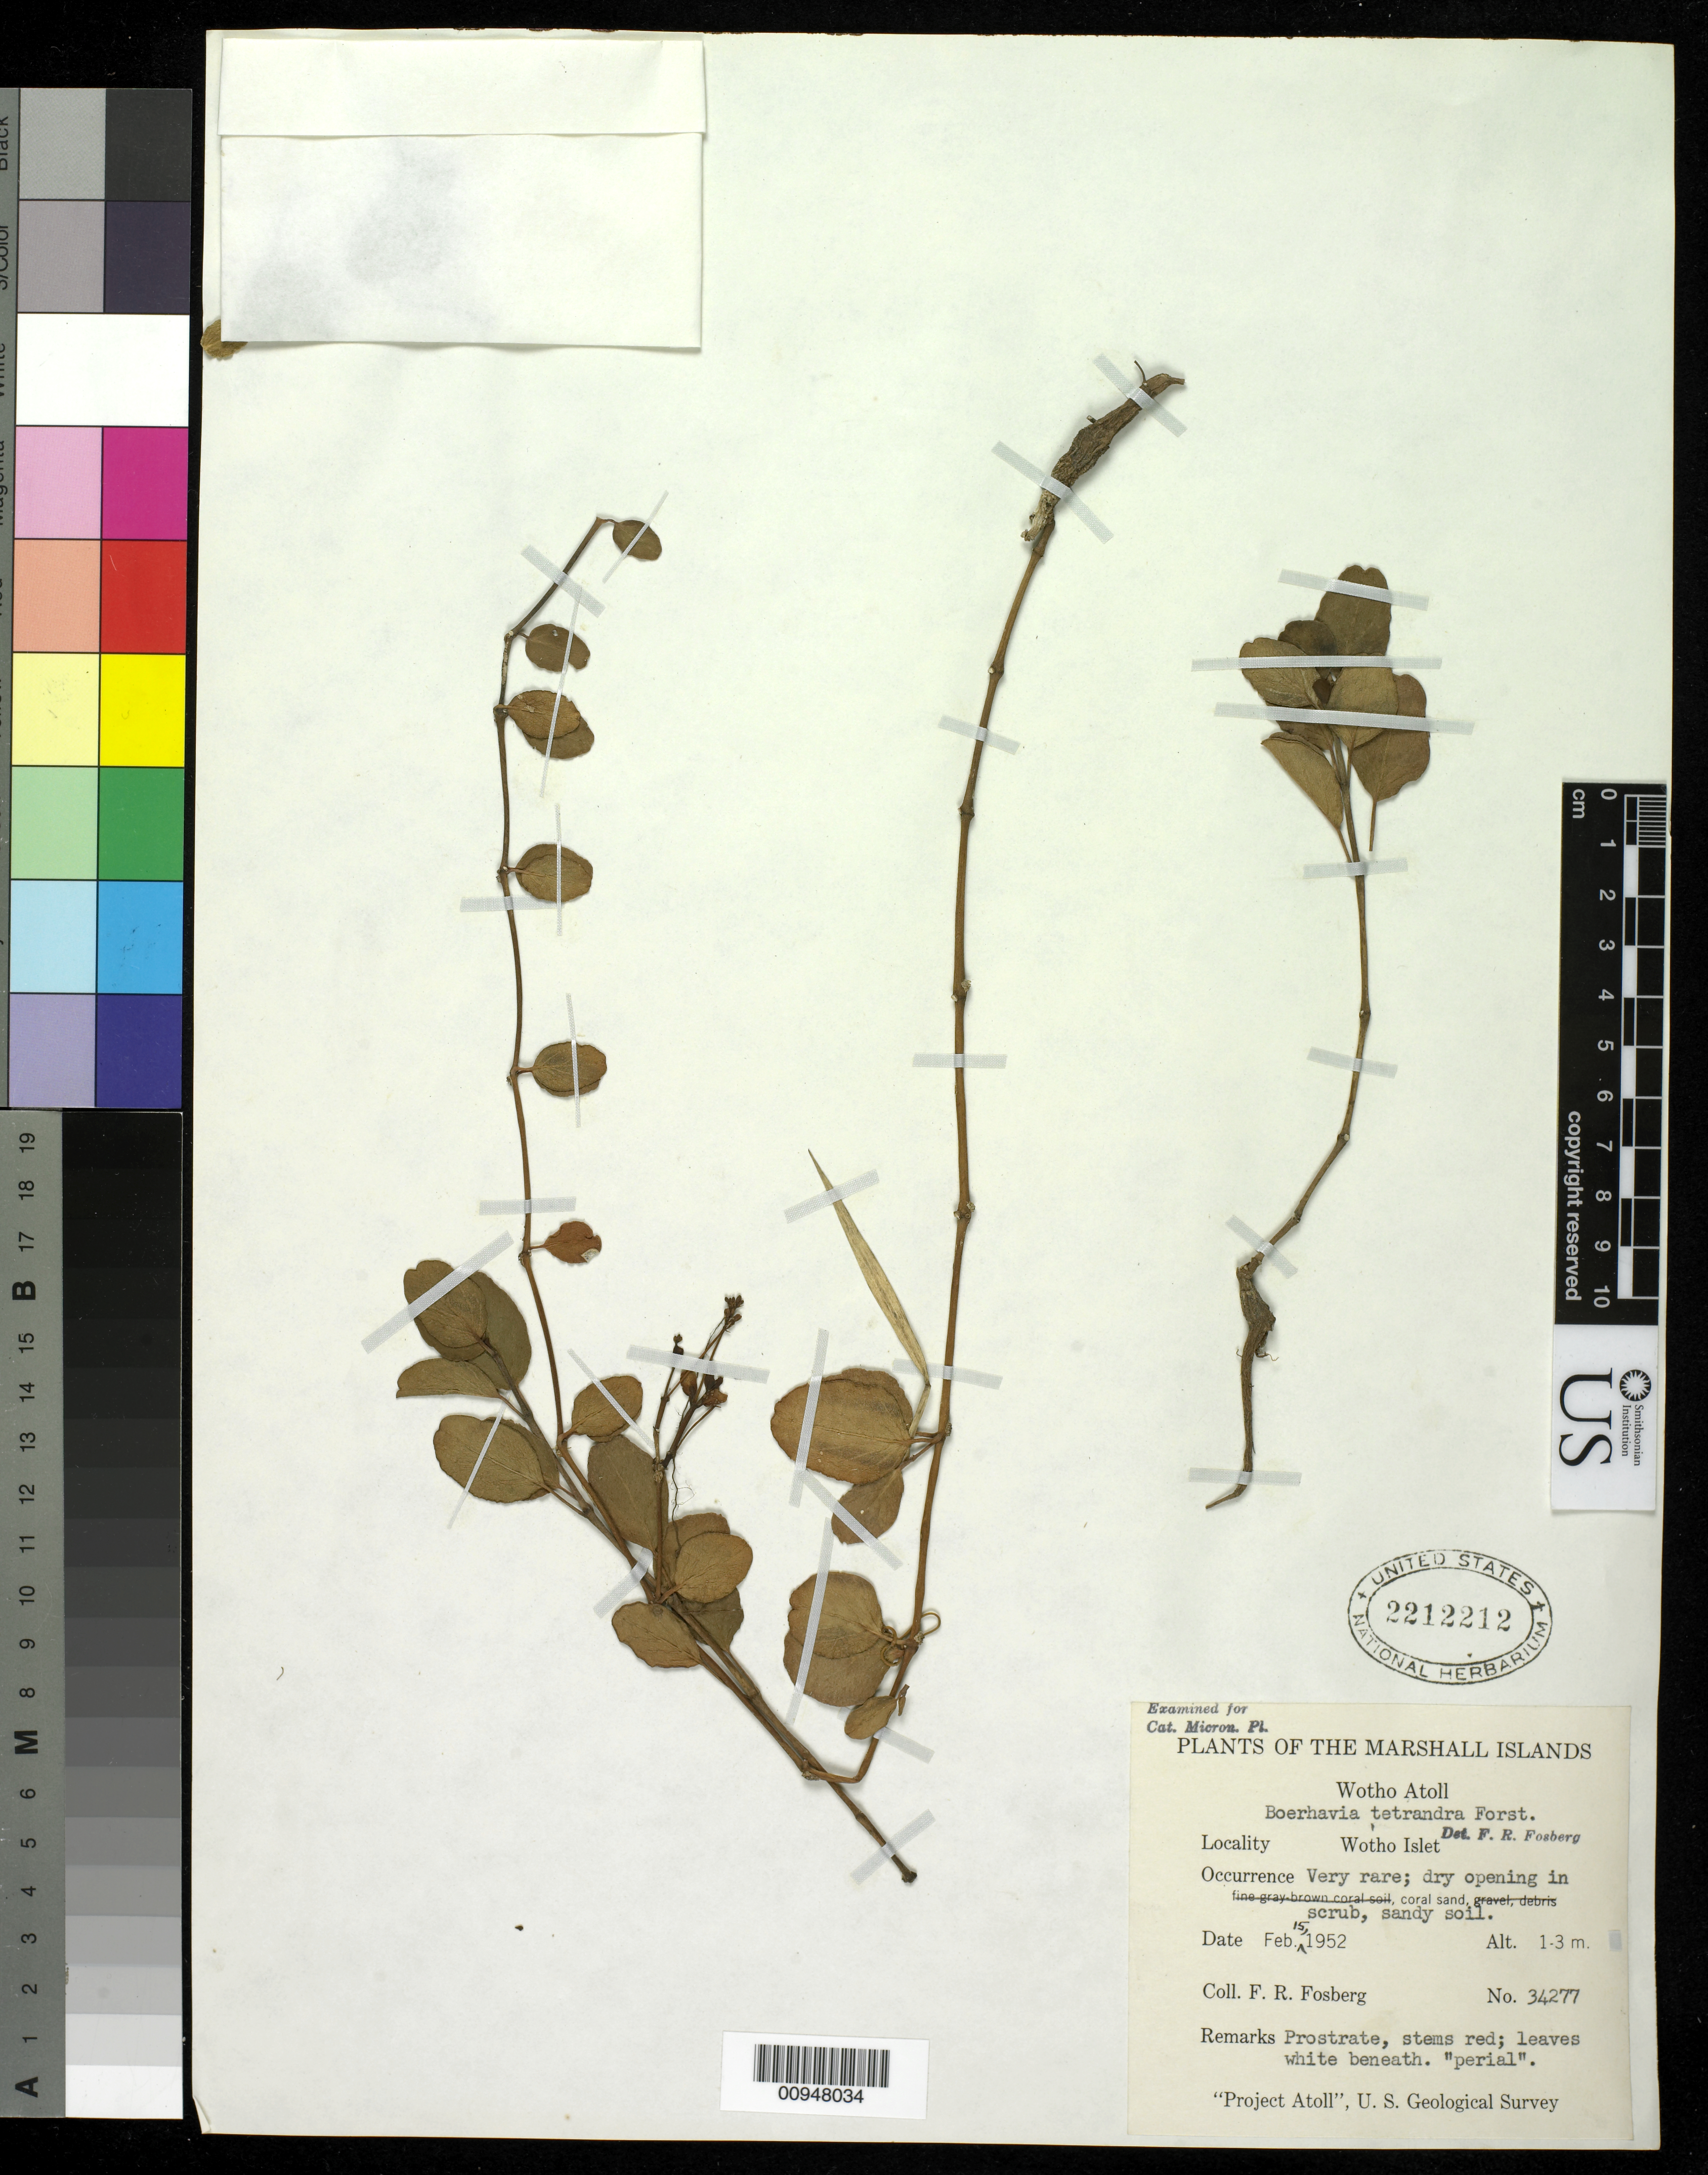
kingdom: Plantae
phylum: Tracheophyta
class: Magnoliopsida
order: Caryophyllales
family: Nyctaginaceae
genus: Boerhavia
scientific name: Boerhavia tetrandra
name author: G. Forst.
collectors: F. R. Fosberg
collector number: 34277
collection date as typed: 15 Feb 1952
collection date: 1952-02-15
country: Marshall Islands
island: Wotho Atoll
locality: Wotho Islet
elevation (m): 1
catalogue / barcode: US 2212212